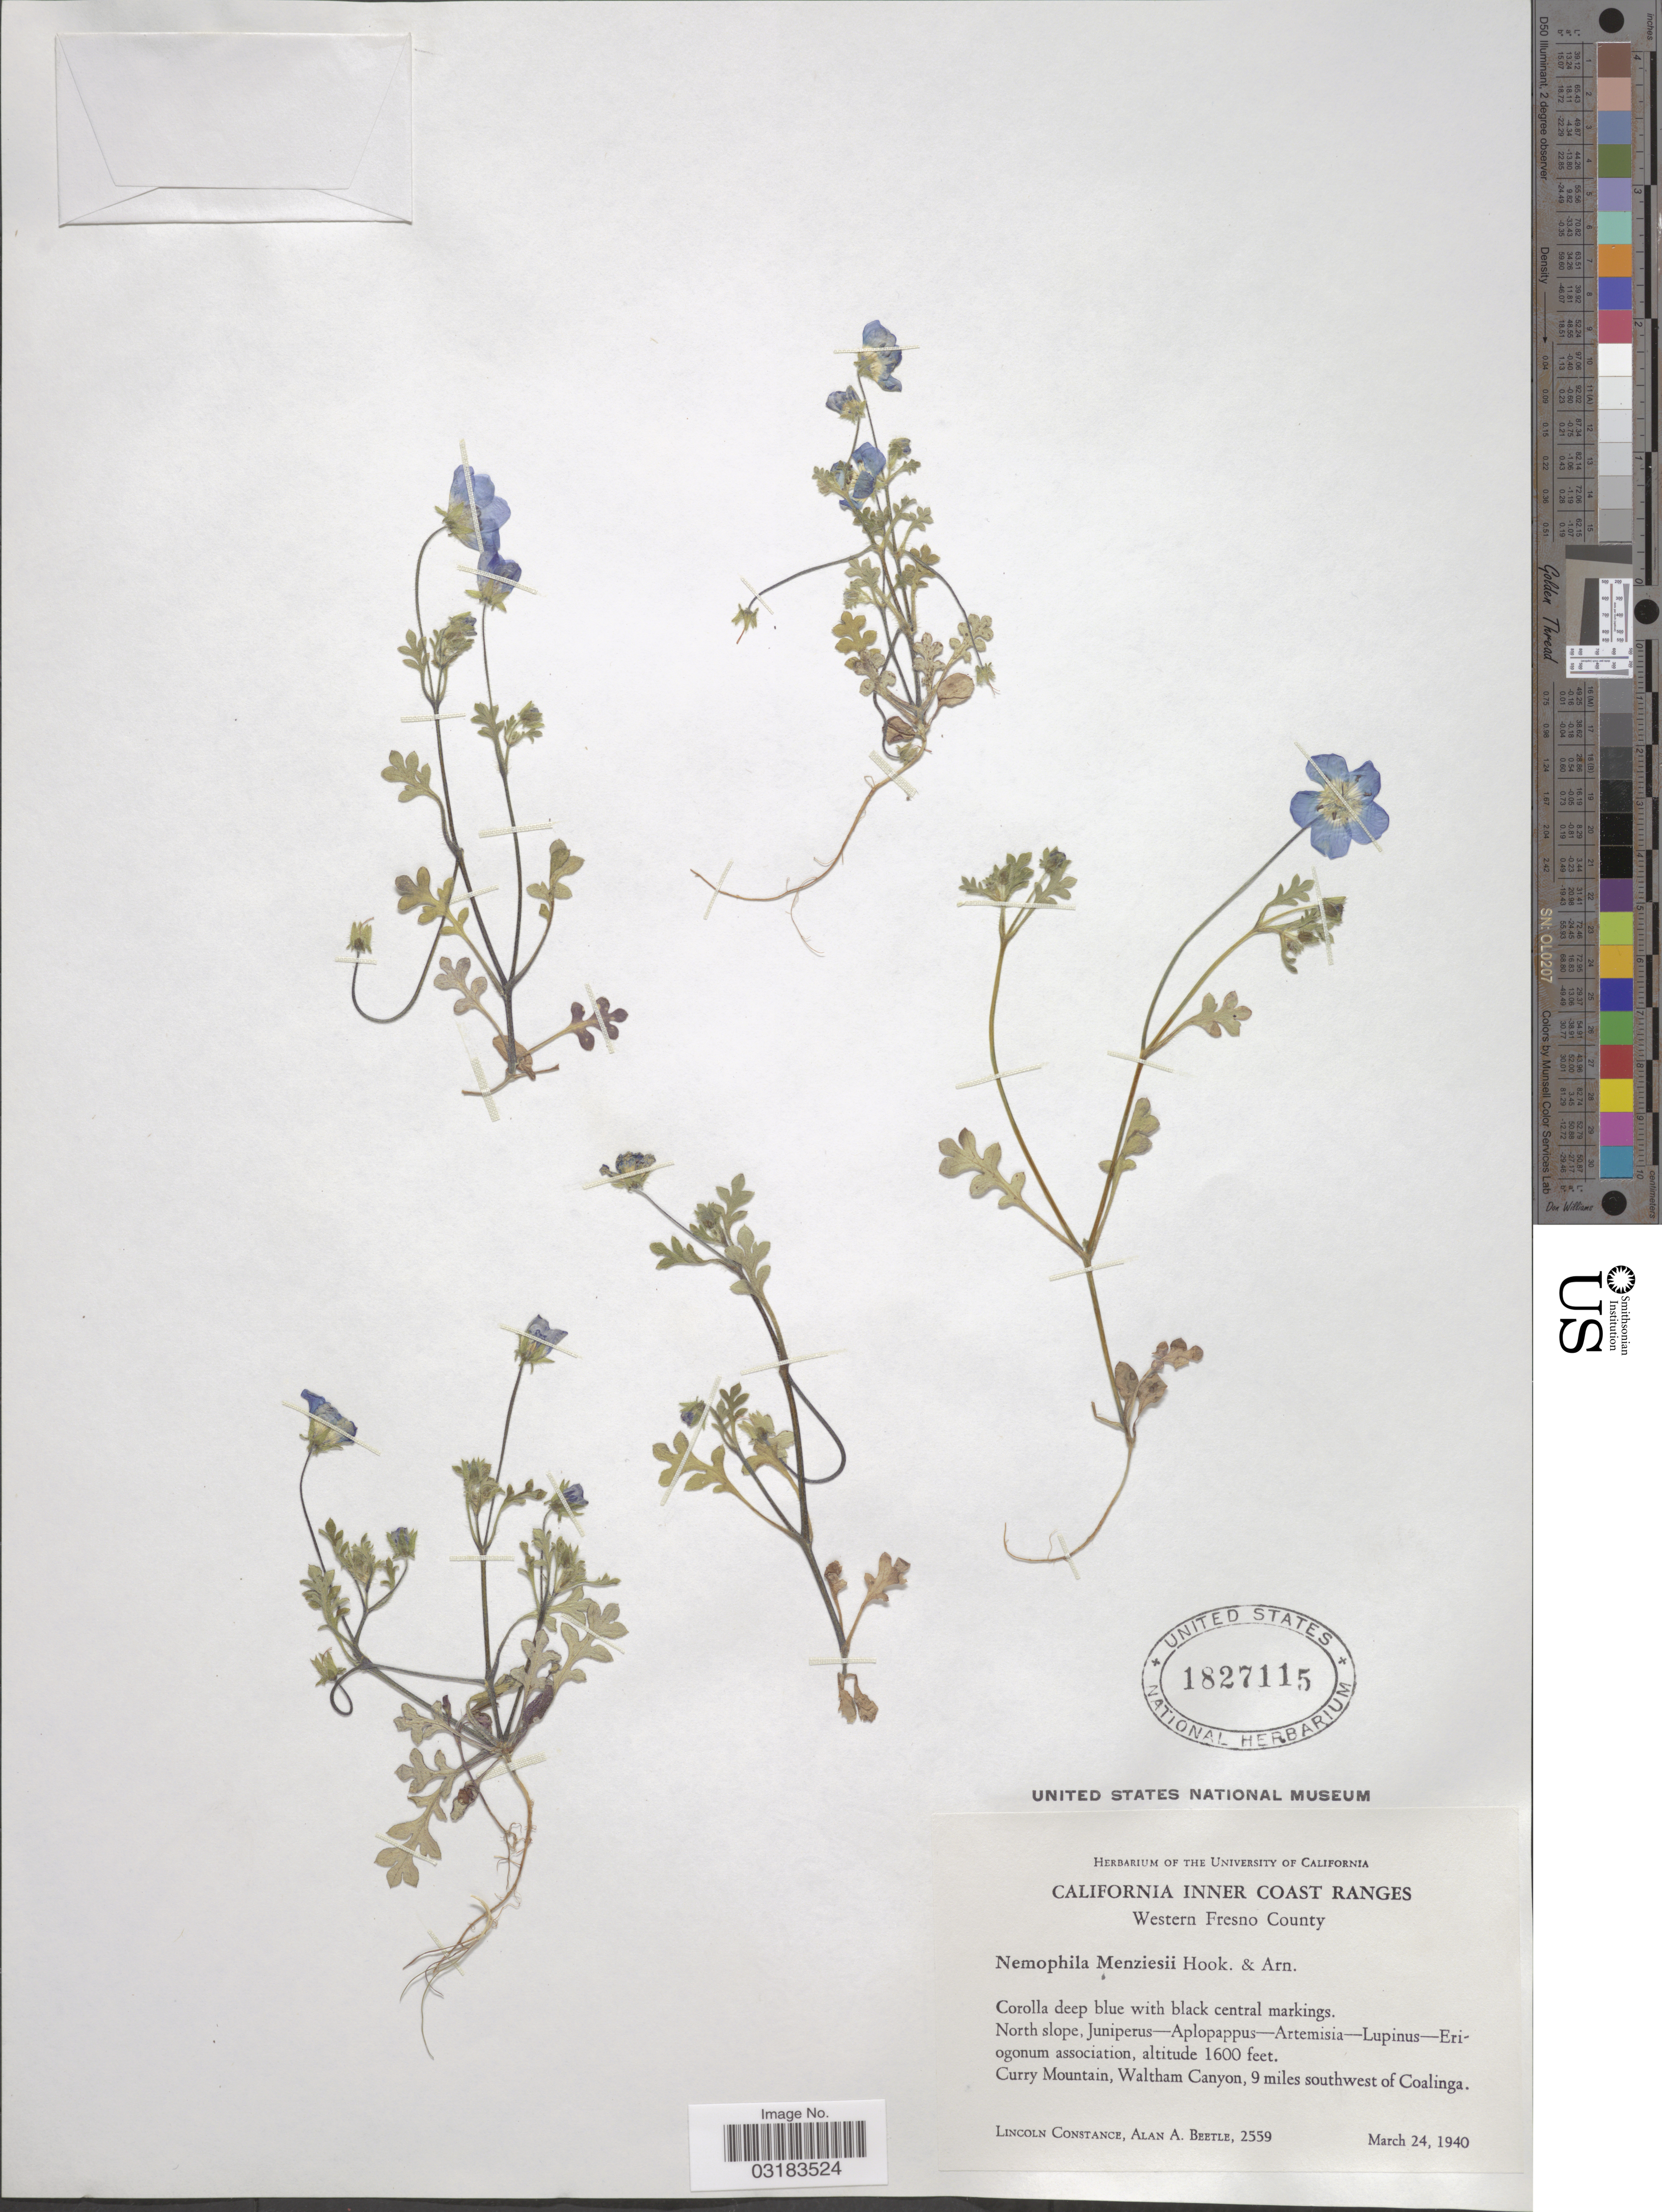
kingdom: Plantae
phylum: Tracheophyta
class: Magnoliopsida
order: Boraginales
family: Hydrophyllaceae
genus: Nemophila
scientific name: Nemophila menziesii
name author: Hook. & Arn.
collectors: L. Constance & A. A. Beetle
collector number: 2559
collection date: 1940-03-24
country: United States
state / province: California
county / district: Fresno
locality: California Inner Coast Ranges. Western Fresno County. Curry Mountain, Waltham Canyon, 9 miles southwest of Coalinga.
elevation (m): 488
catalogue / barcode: US 1827115